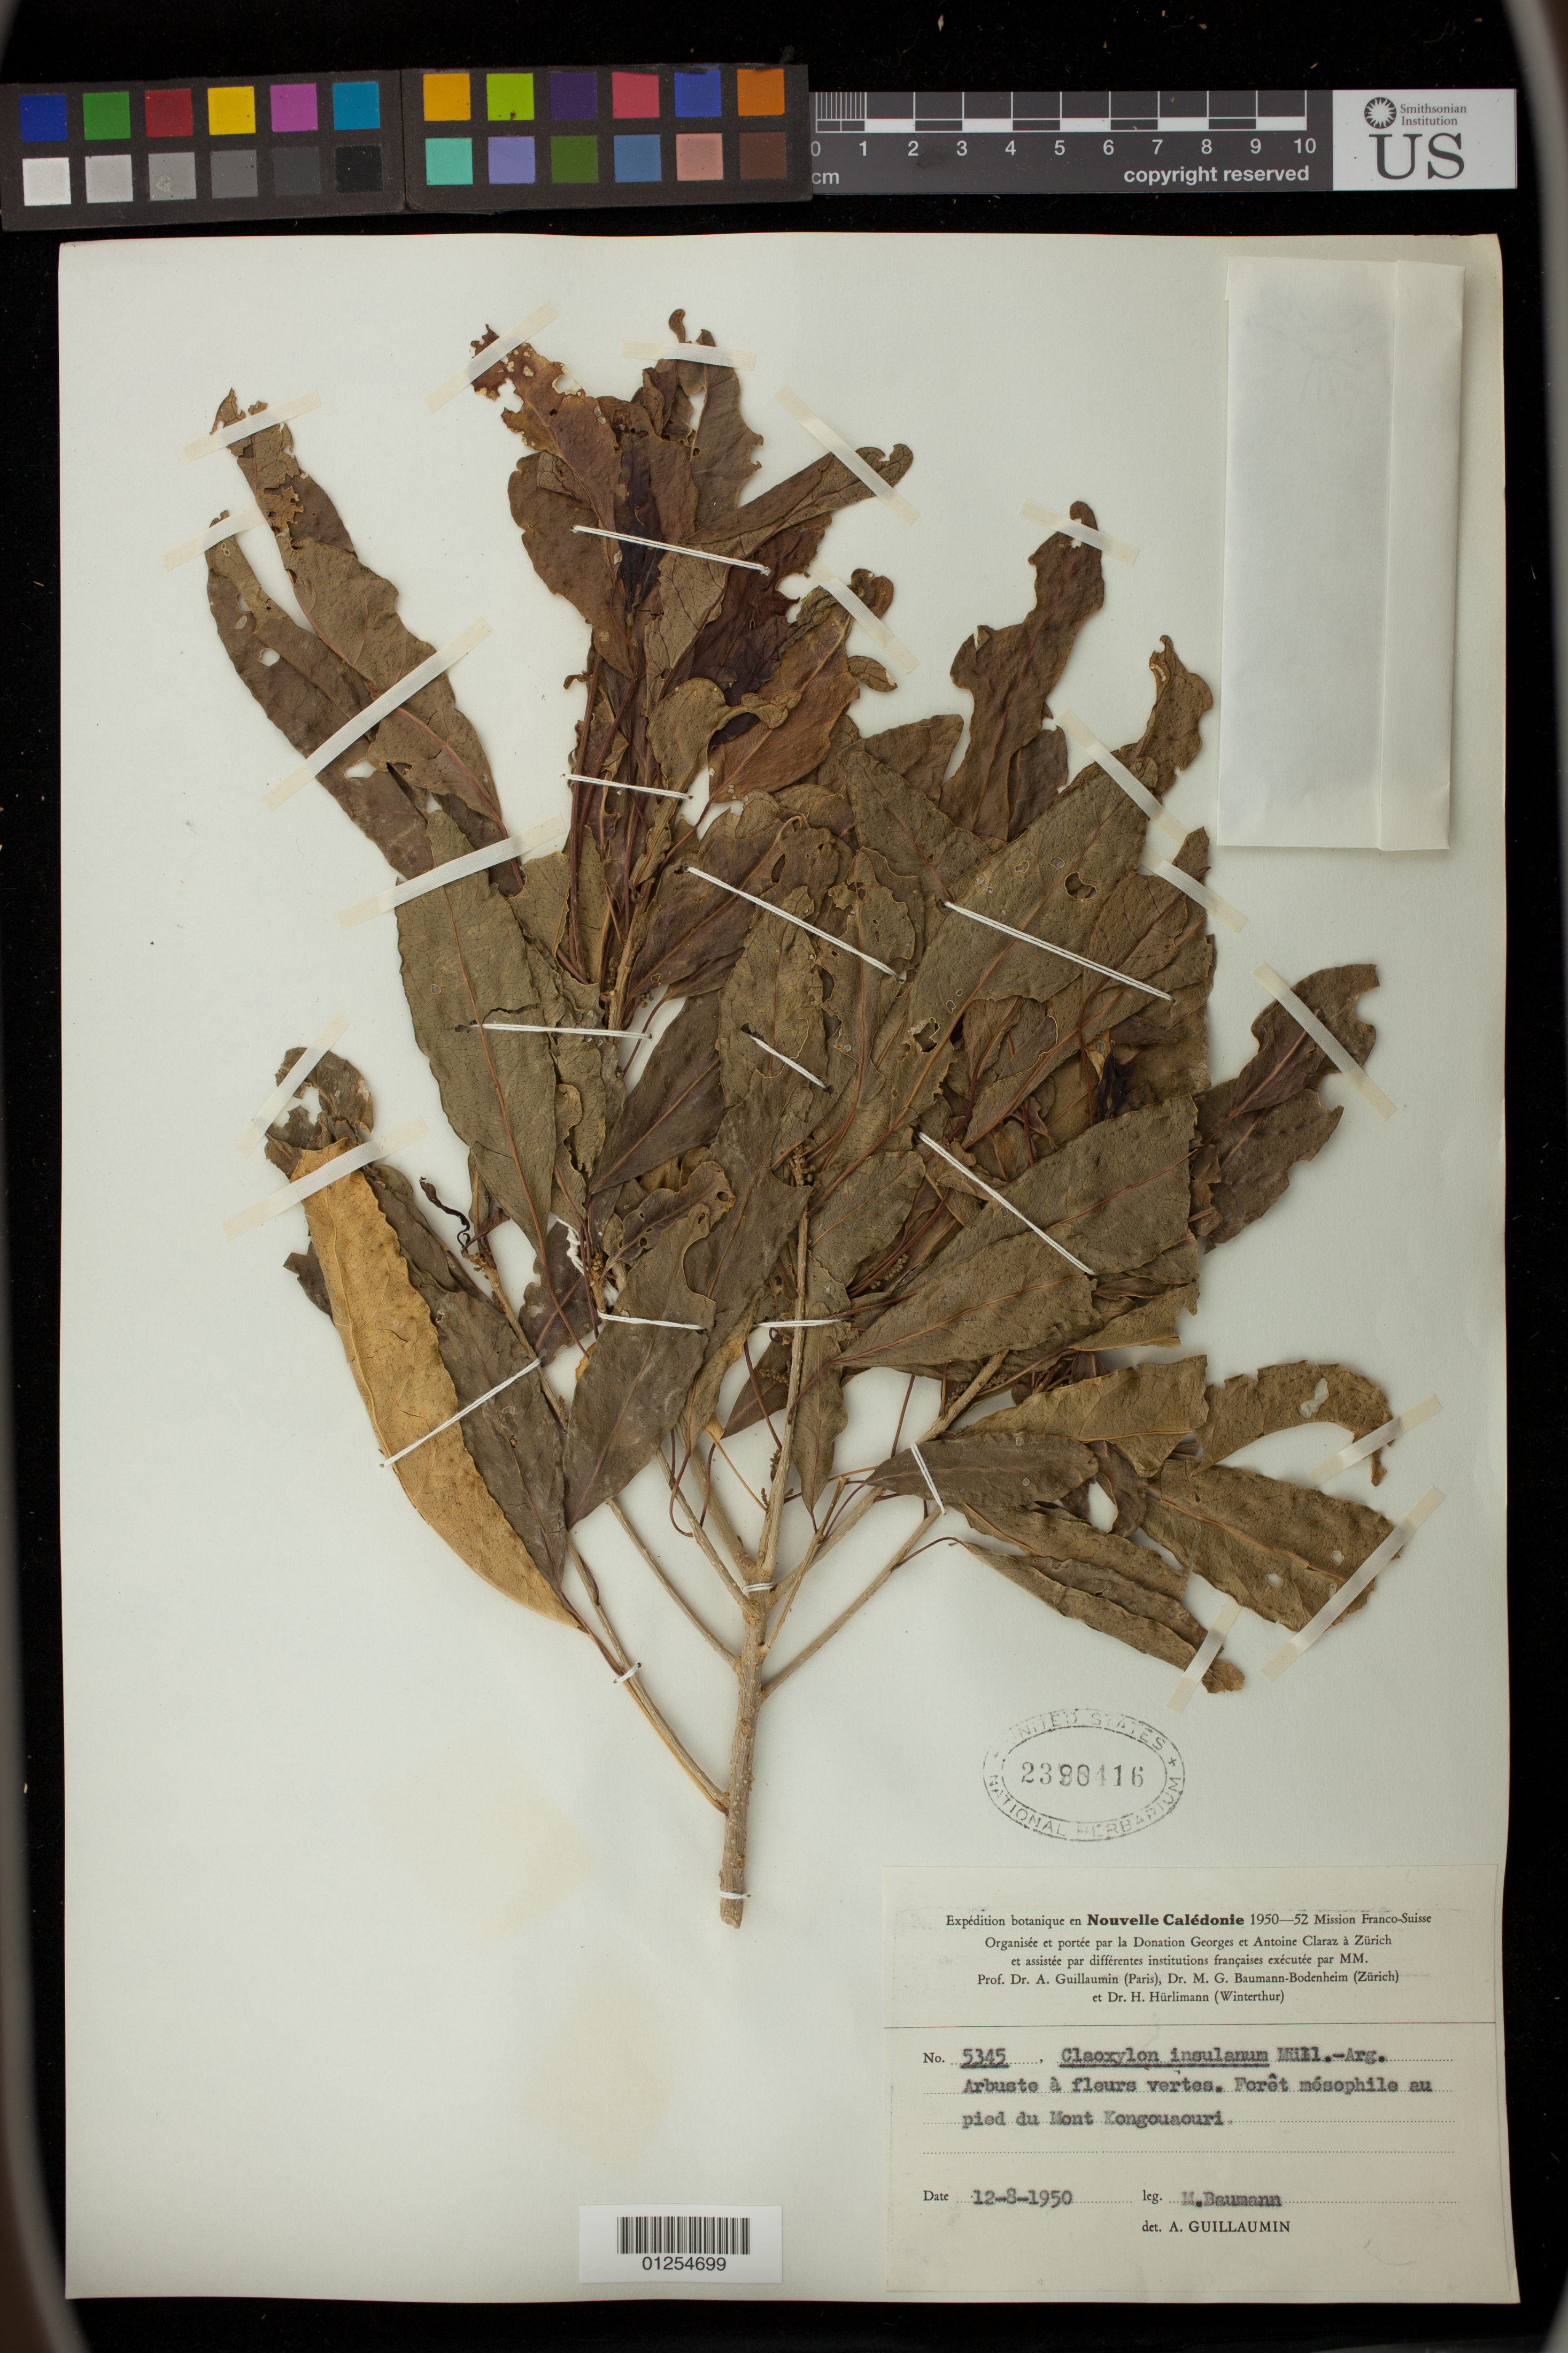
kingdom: Plantae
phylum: Tracheophyta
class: Magnoliopsida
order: Malpighiales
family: Euphorbiaceae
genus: Claoxylon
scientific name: Claoxylon insulanum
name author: Müll. Arg.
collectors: A. Guillaumin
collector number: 5345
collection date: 1950-12-08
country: New Caledonia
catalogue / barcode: US 2390416